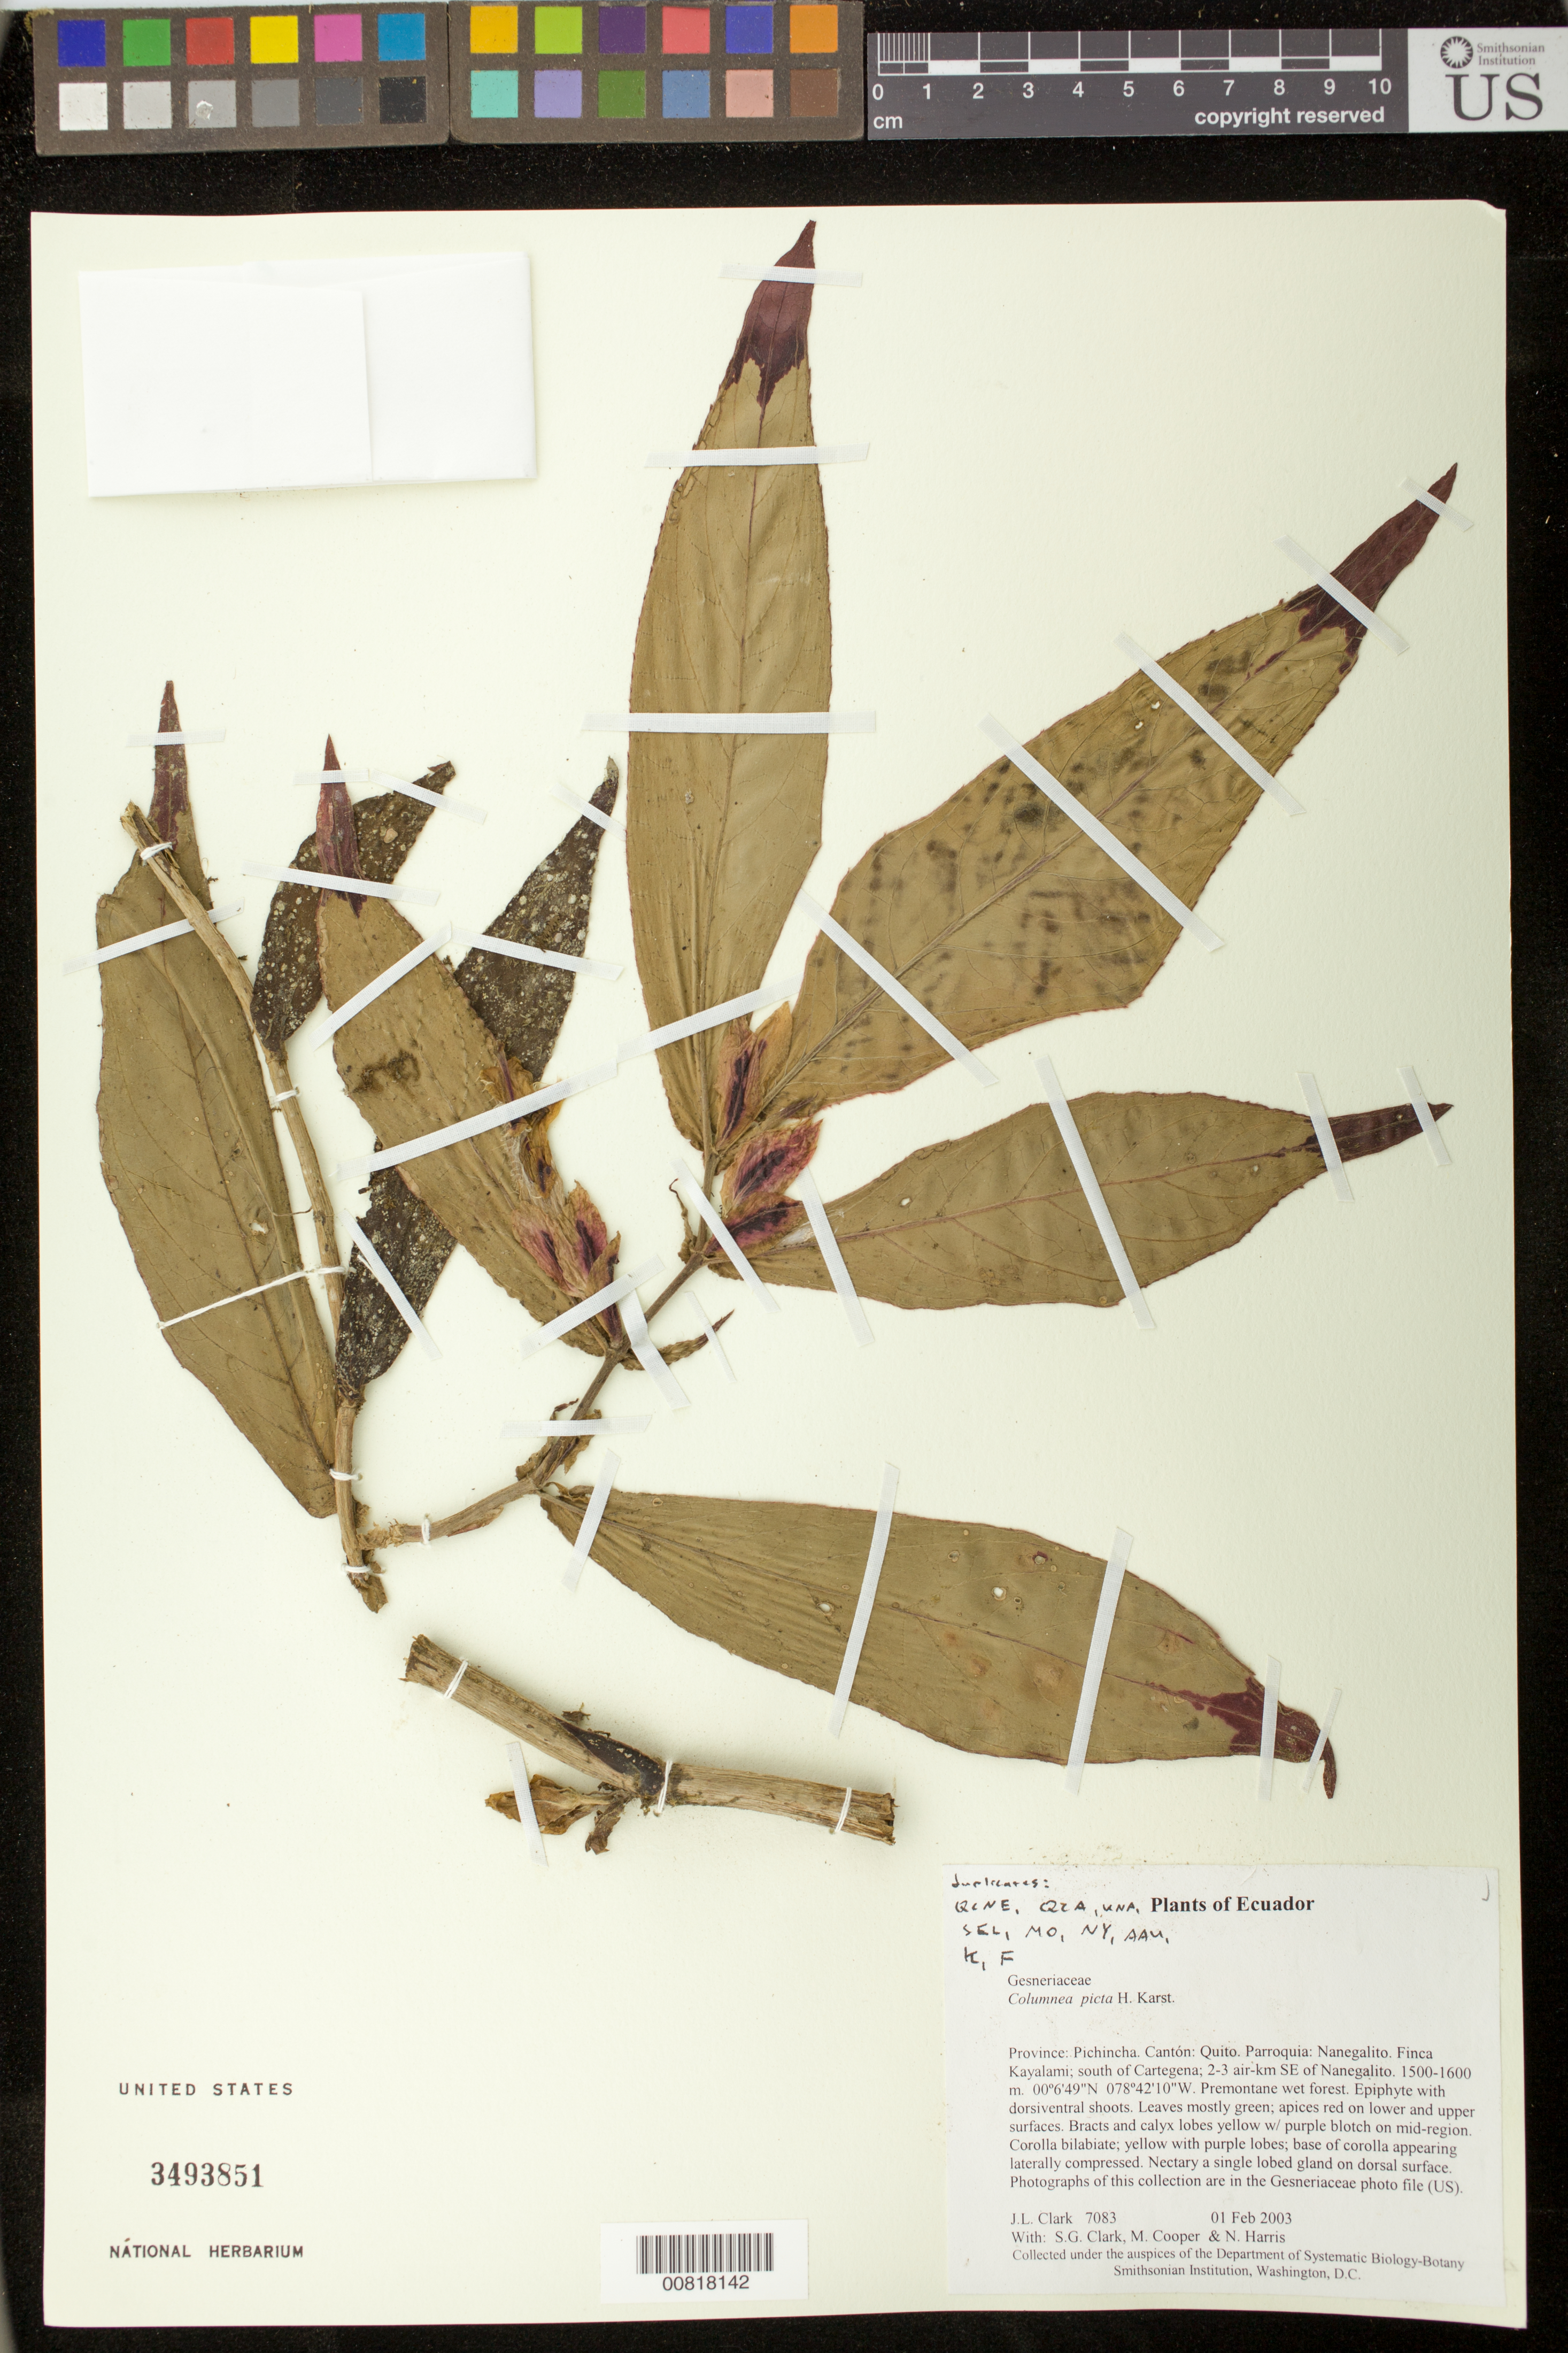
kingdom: Plantae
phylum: Tracheophyta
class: Magnoliopsida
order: Lamiales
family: Gesneriaceae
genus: Columnea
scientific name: Columnea karsteniana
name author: Singh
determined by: Skog, Laurence E.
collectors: J. L. Clark, S. G. Clark, M. Cooper & N. Harris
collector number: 7083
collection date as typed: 01 Feb 2003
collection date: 2003-02-01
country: Ecuador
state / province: Pichincha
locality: Quito. Parroquia: Nanegalito. Finca Kayalami; south of Cartegena; 2-3 air-km SE of Nanegalito.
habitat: Premontane wet forest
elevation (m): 1500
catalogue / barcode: US 3493851